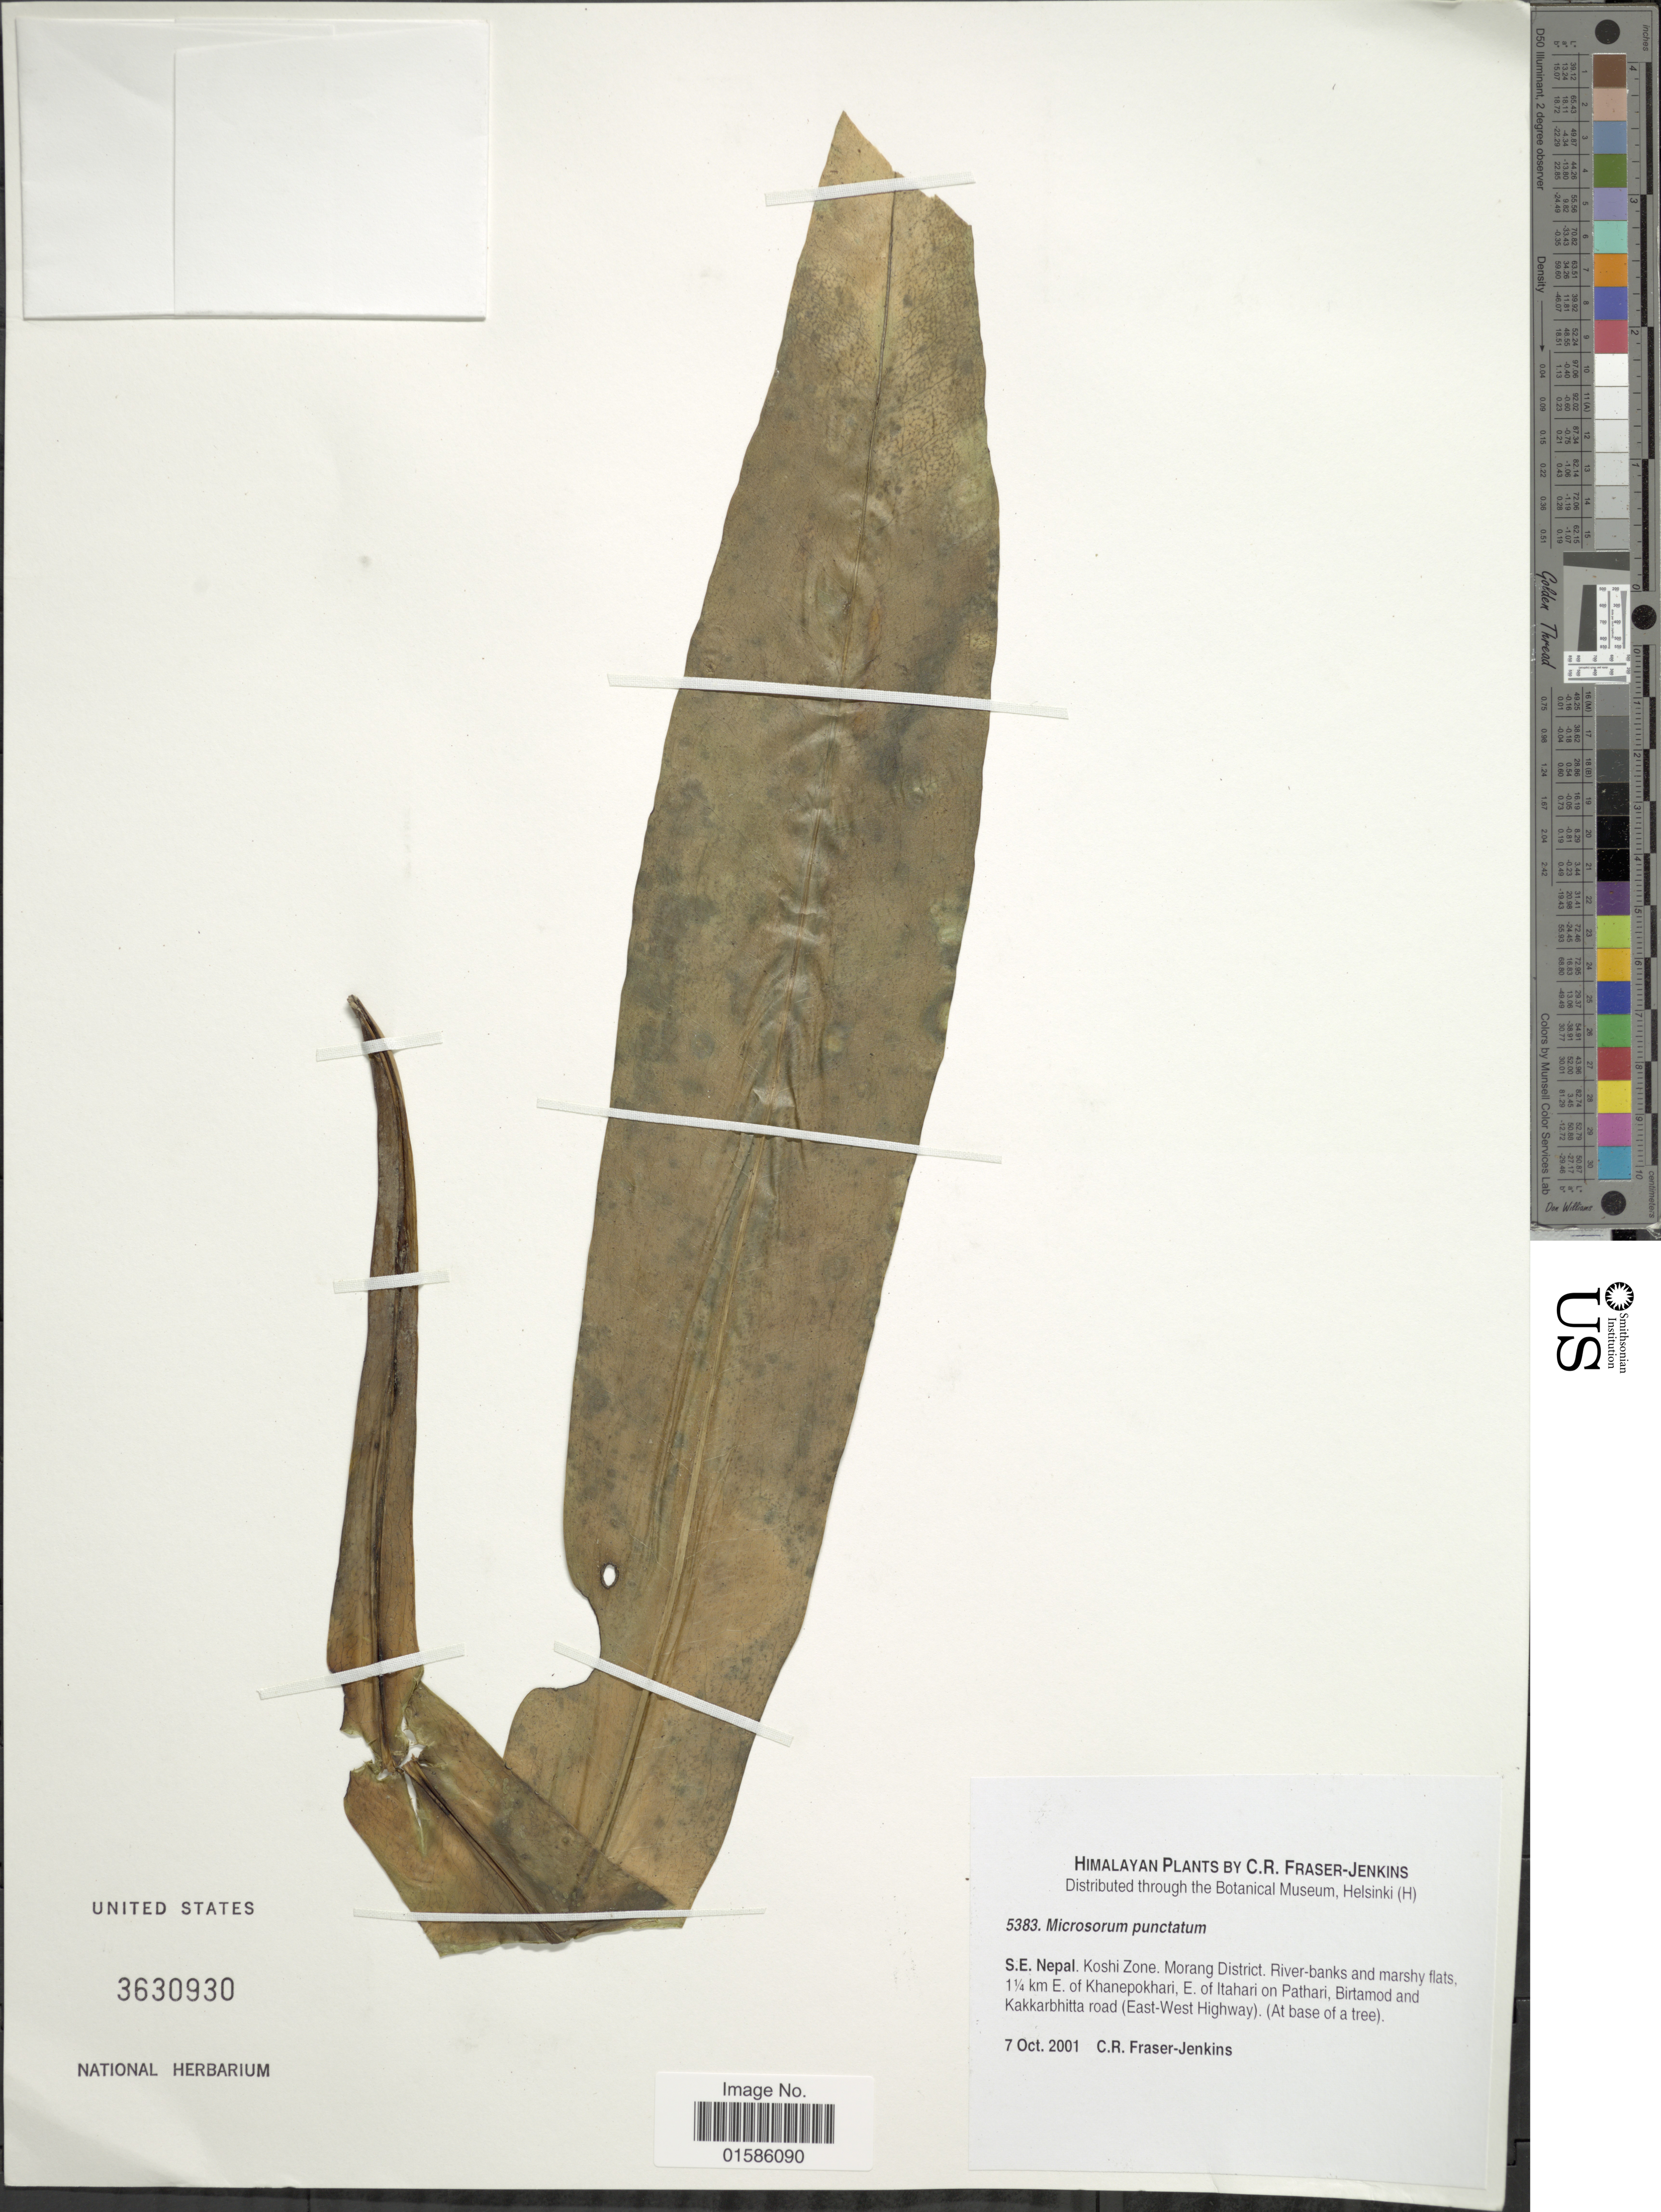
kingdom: Plantae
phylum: Tracheophyta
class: Polypodiopsida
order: Polypodiales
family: Polypodiaceae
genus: Microsorum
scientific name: Microsorum punctatum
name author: (L.) Copel.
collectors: C. R. Fraser-Jenkins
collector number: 5383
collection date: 2001-10-07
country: Nepal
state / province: Kosi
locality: Himalayan, S.E. Nepal. Koshi Zone. Morang District. River-banks and marshy flats, 1¼ km E of Khanepokhari, E. of Itahari on Pathari, Birtamood and Kakkarbhitta road (East-West Highway)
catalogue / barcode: US 3630930